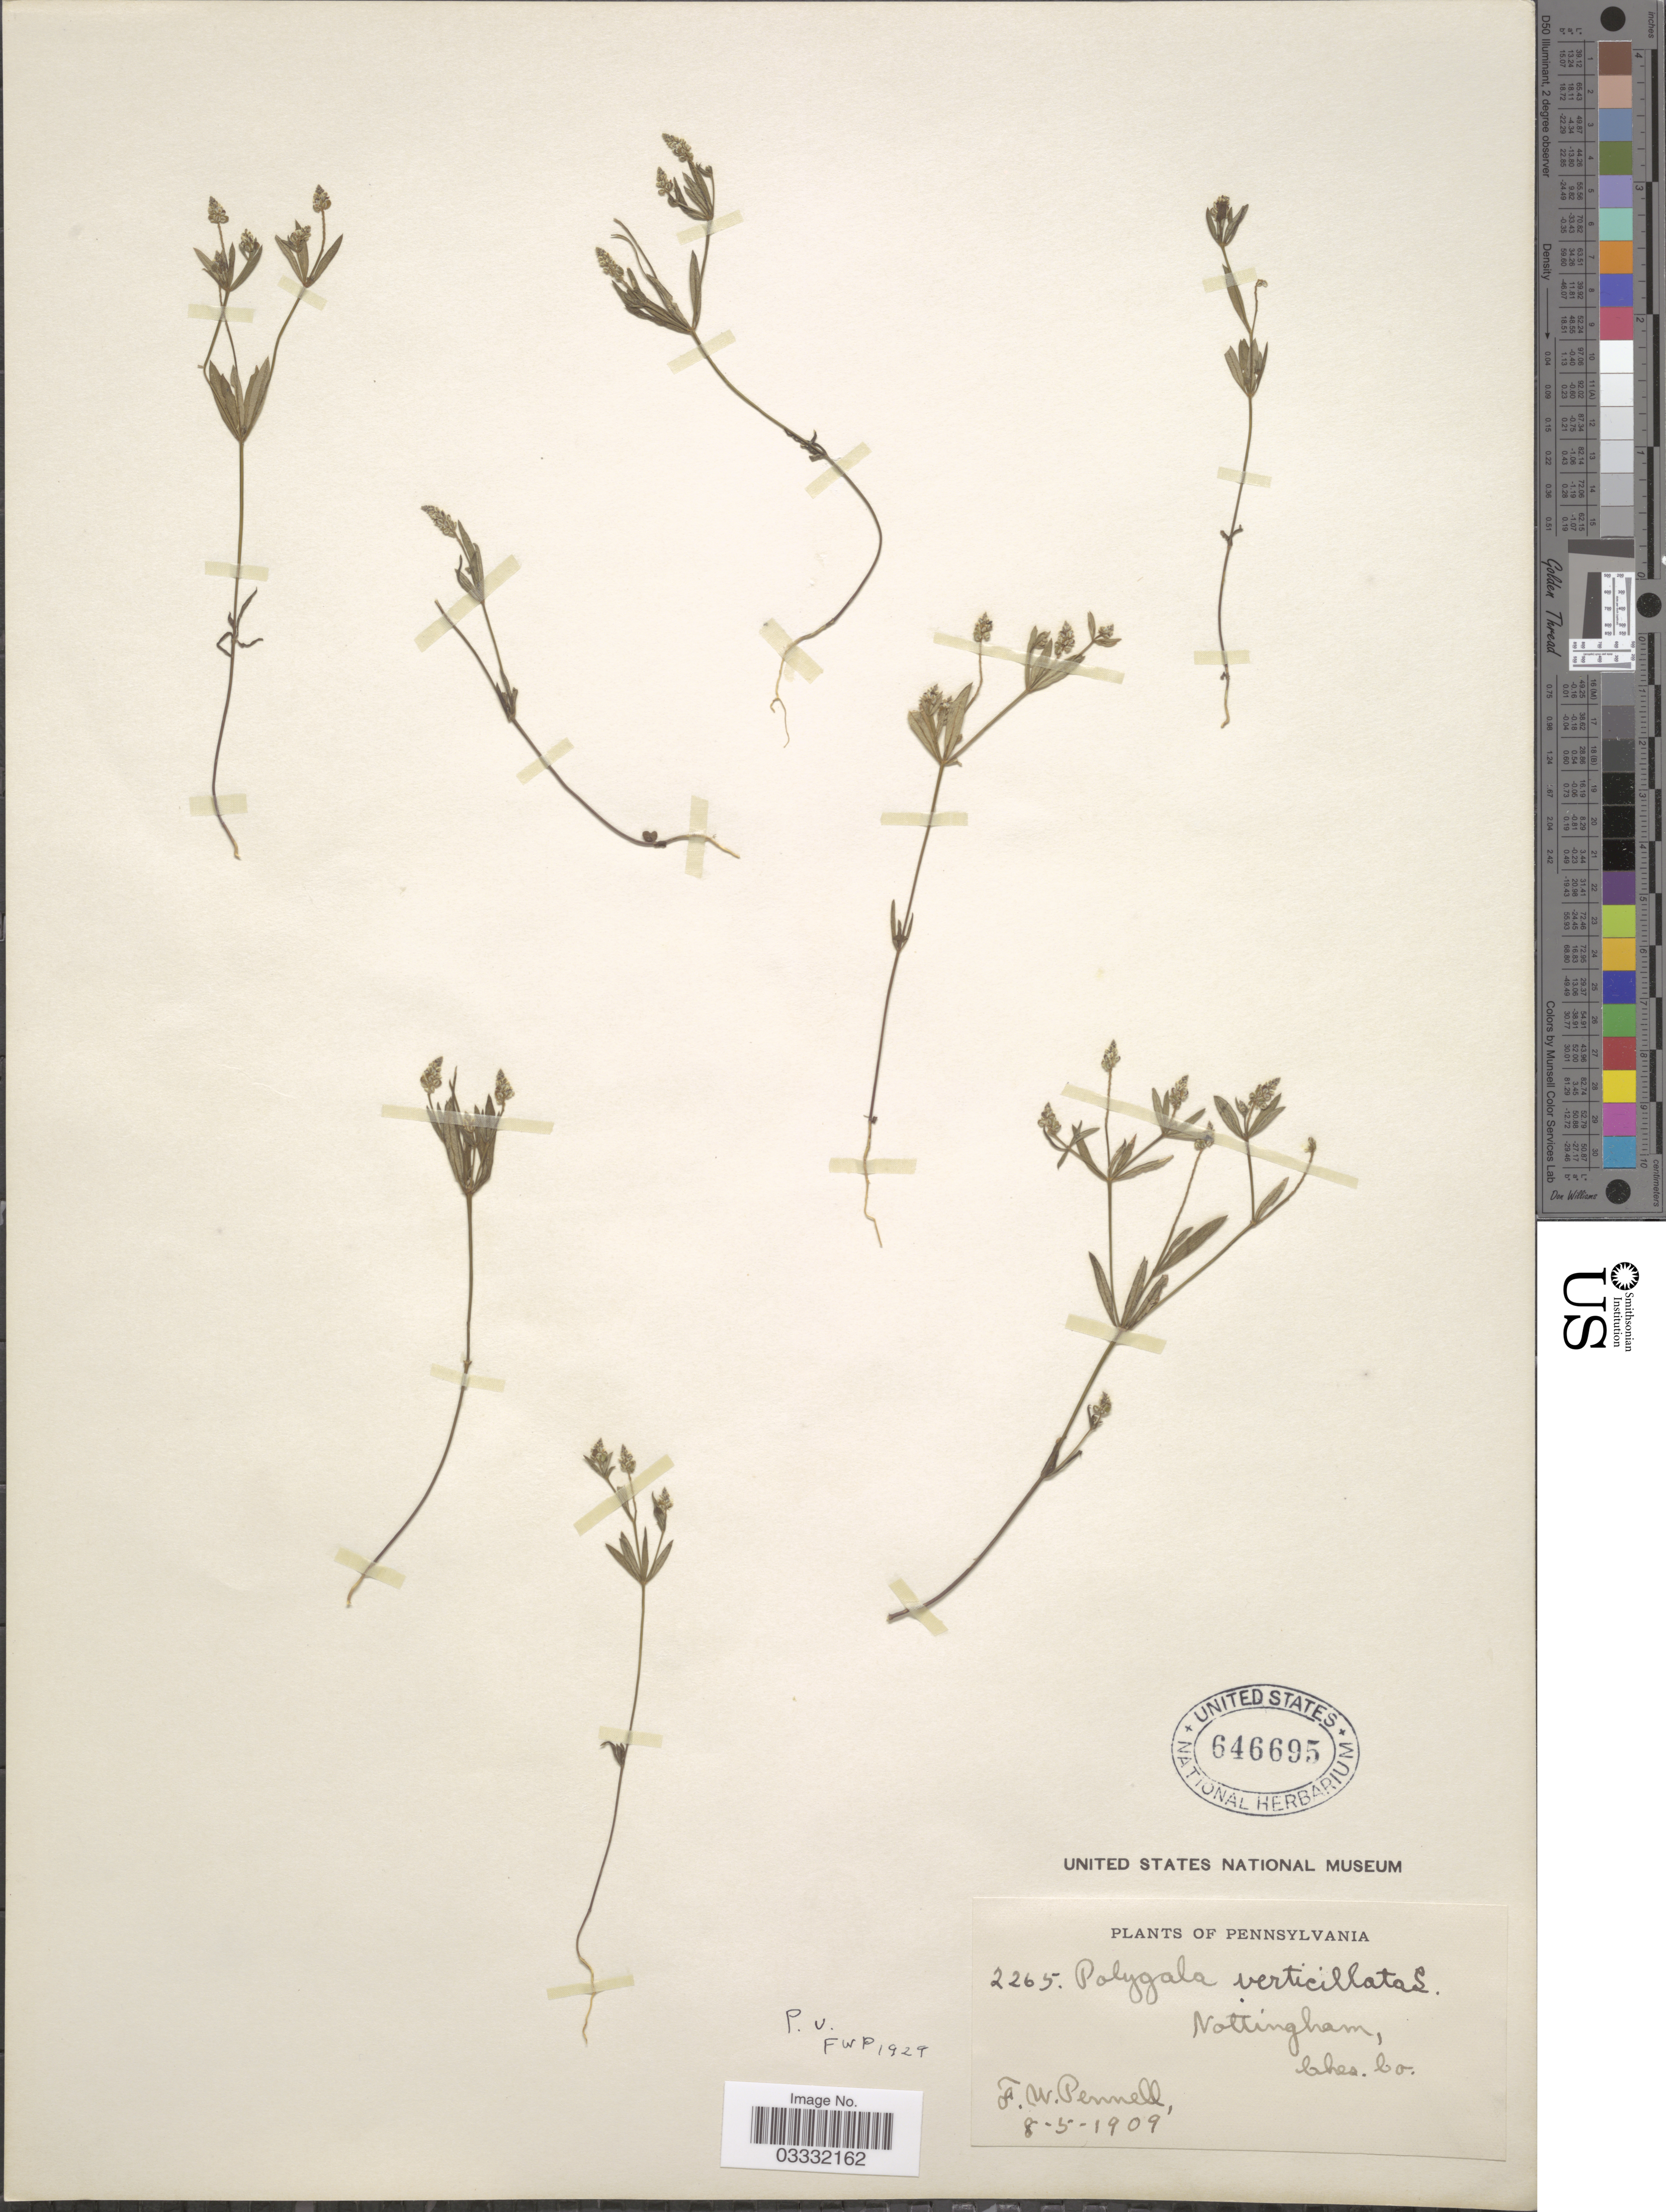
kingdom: Plantae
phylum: Tracheophyta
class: Magnoliopsida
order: Fabales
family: Polygalaceae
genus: Polygala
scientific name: Polygala verticillata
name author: L.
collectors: F. W. Pennell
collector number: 2265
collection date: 1909-08-05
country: United States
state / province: Pennsylvania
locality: Nottingham, Ches. Co.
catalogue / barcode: US 646695